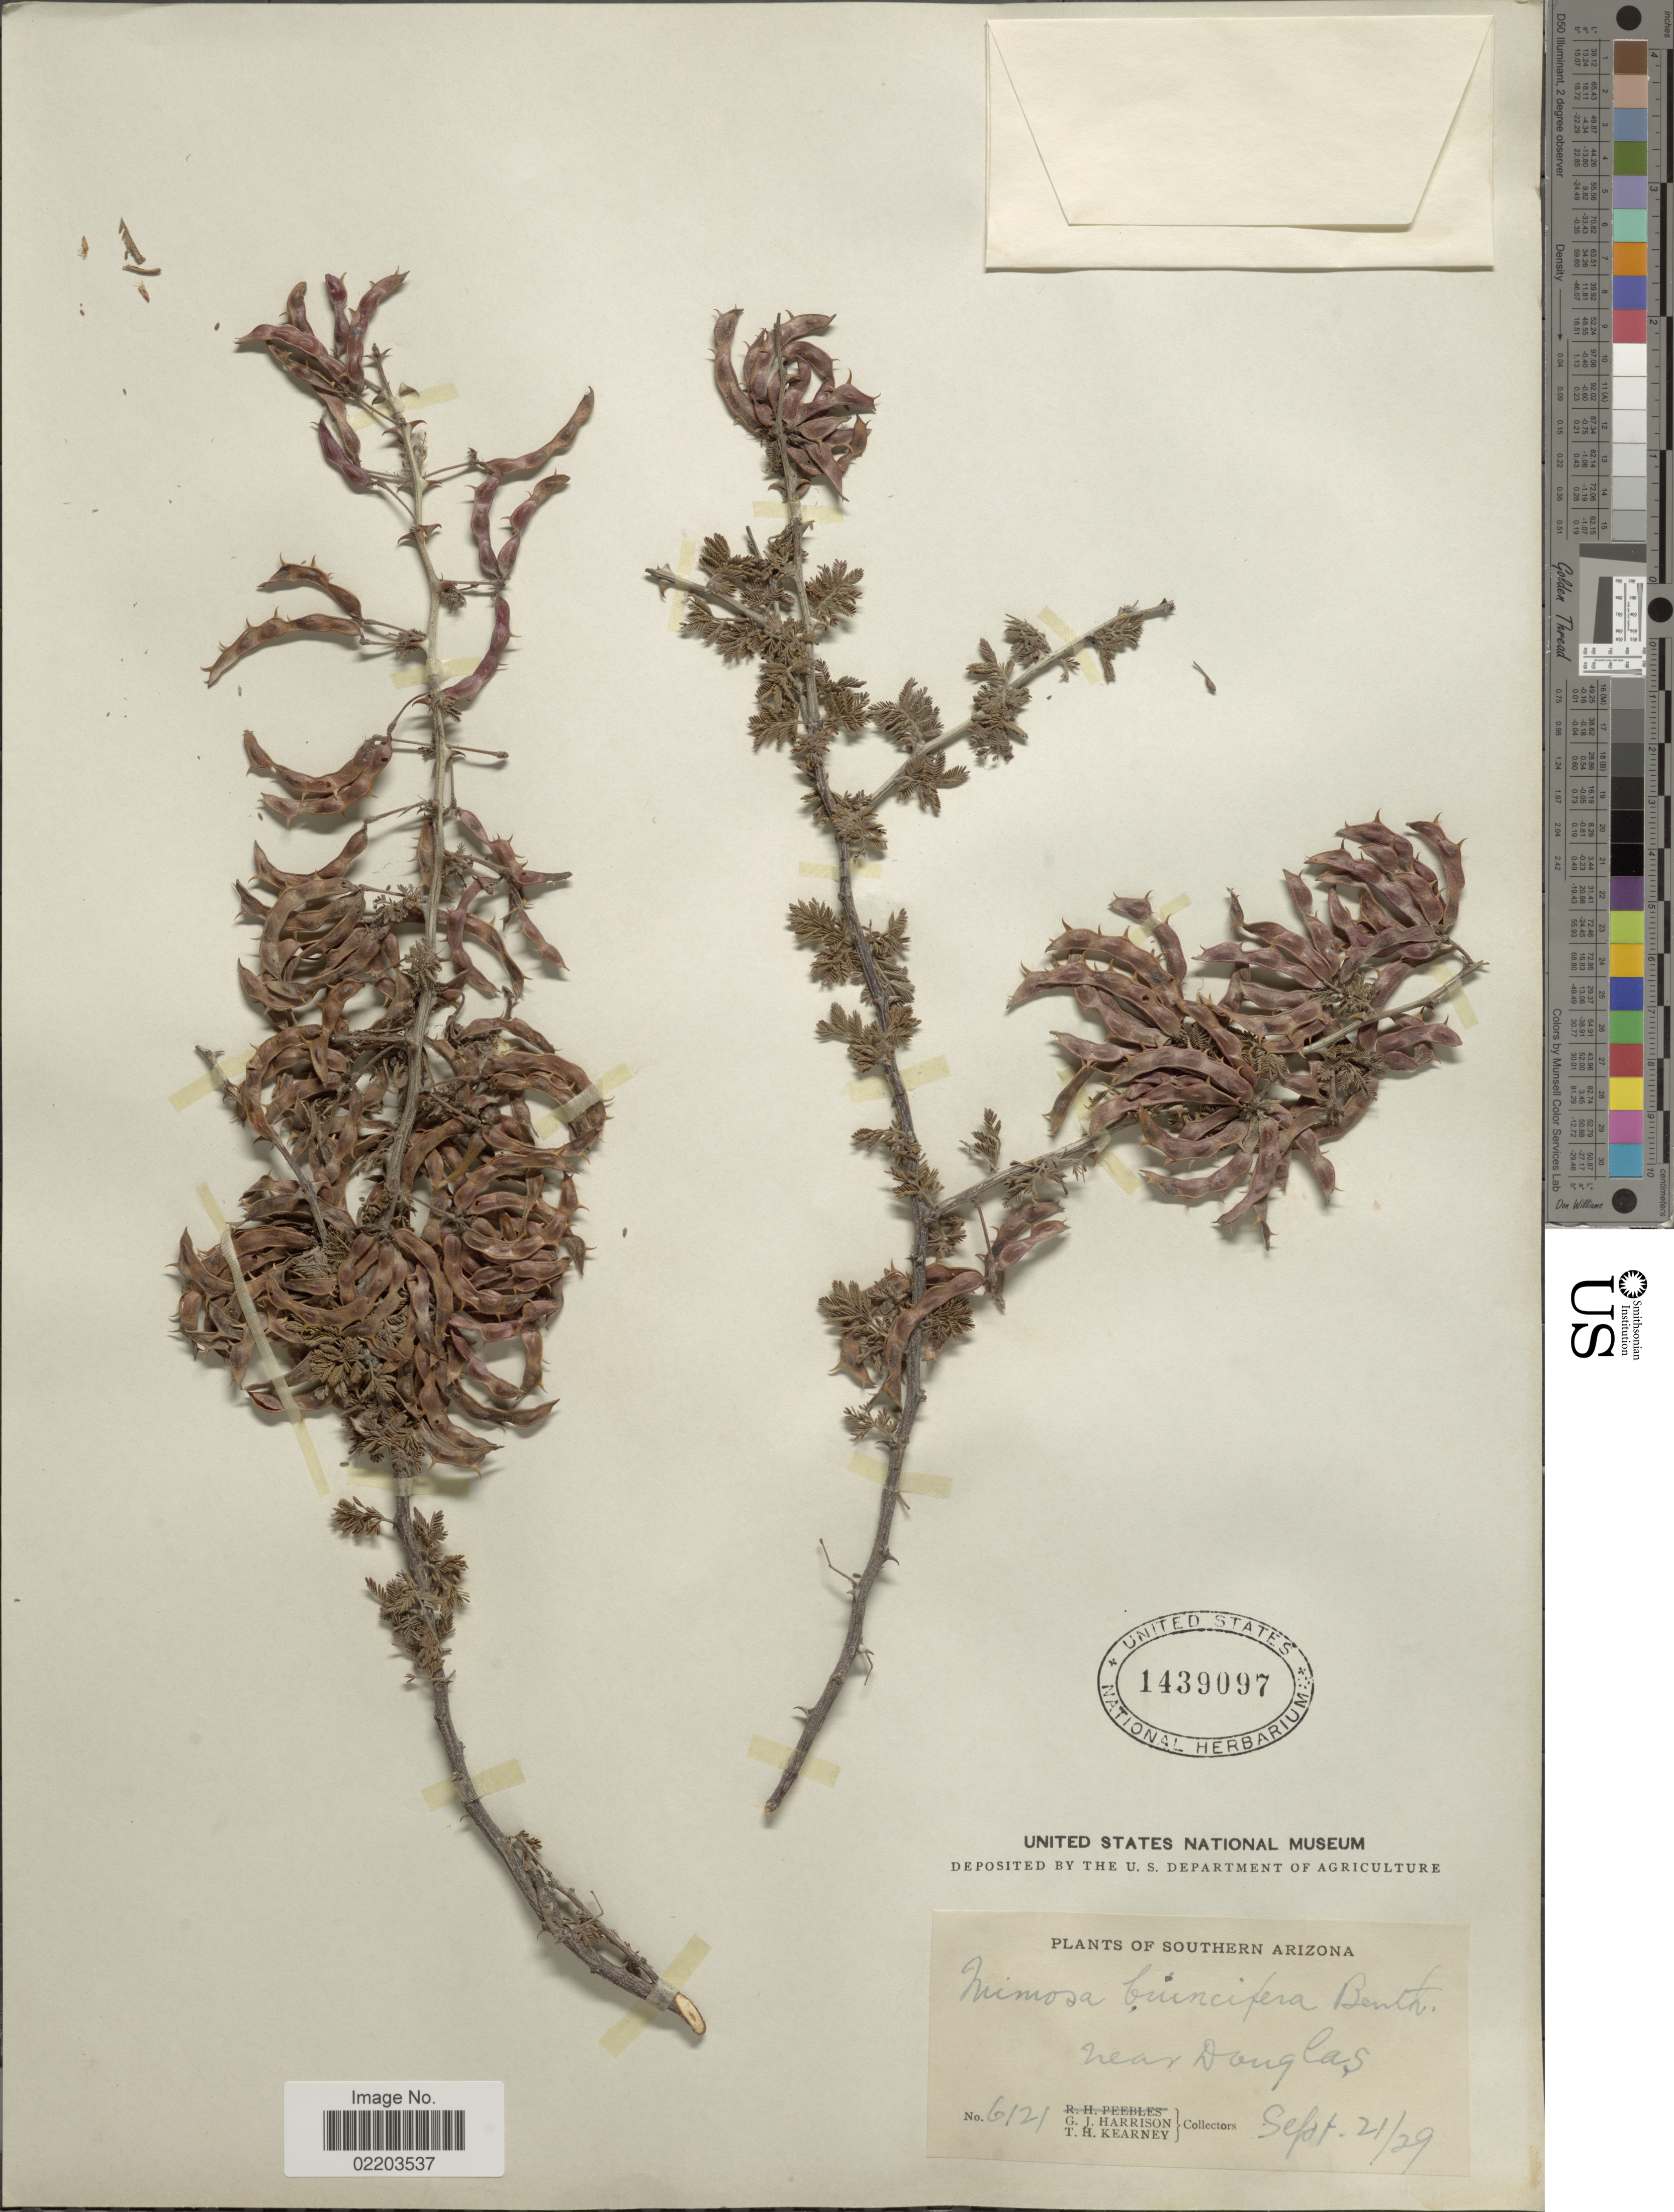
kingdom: Plantae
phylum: Tracheophyta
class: Magnoliopsida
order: Fabales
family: Fabaceae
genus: Mimosa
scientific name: Mimosa biuncifera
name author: Benth.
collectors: G. J. Harrison & T. H. Kearney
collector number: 6121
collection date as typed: Transcribed d/m/y: 21/9/29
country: United States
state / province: Arizona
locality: Southern Arizona, near Douglas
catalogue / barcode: US 1439097